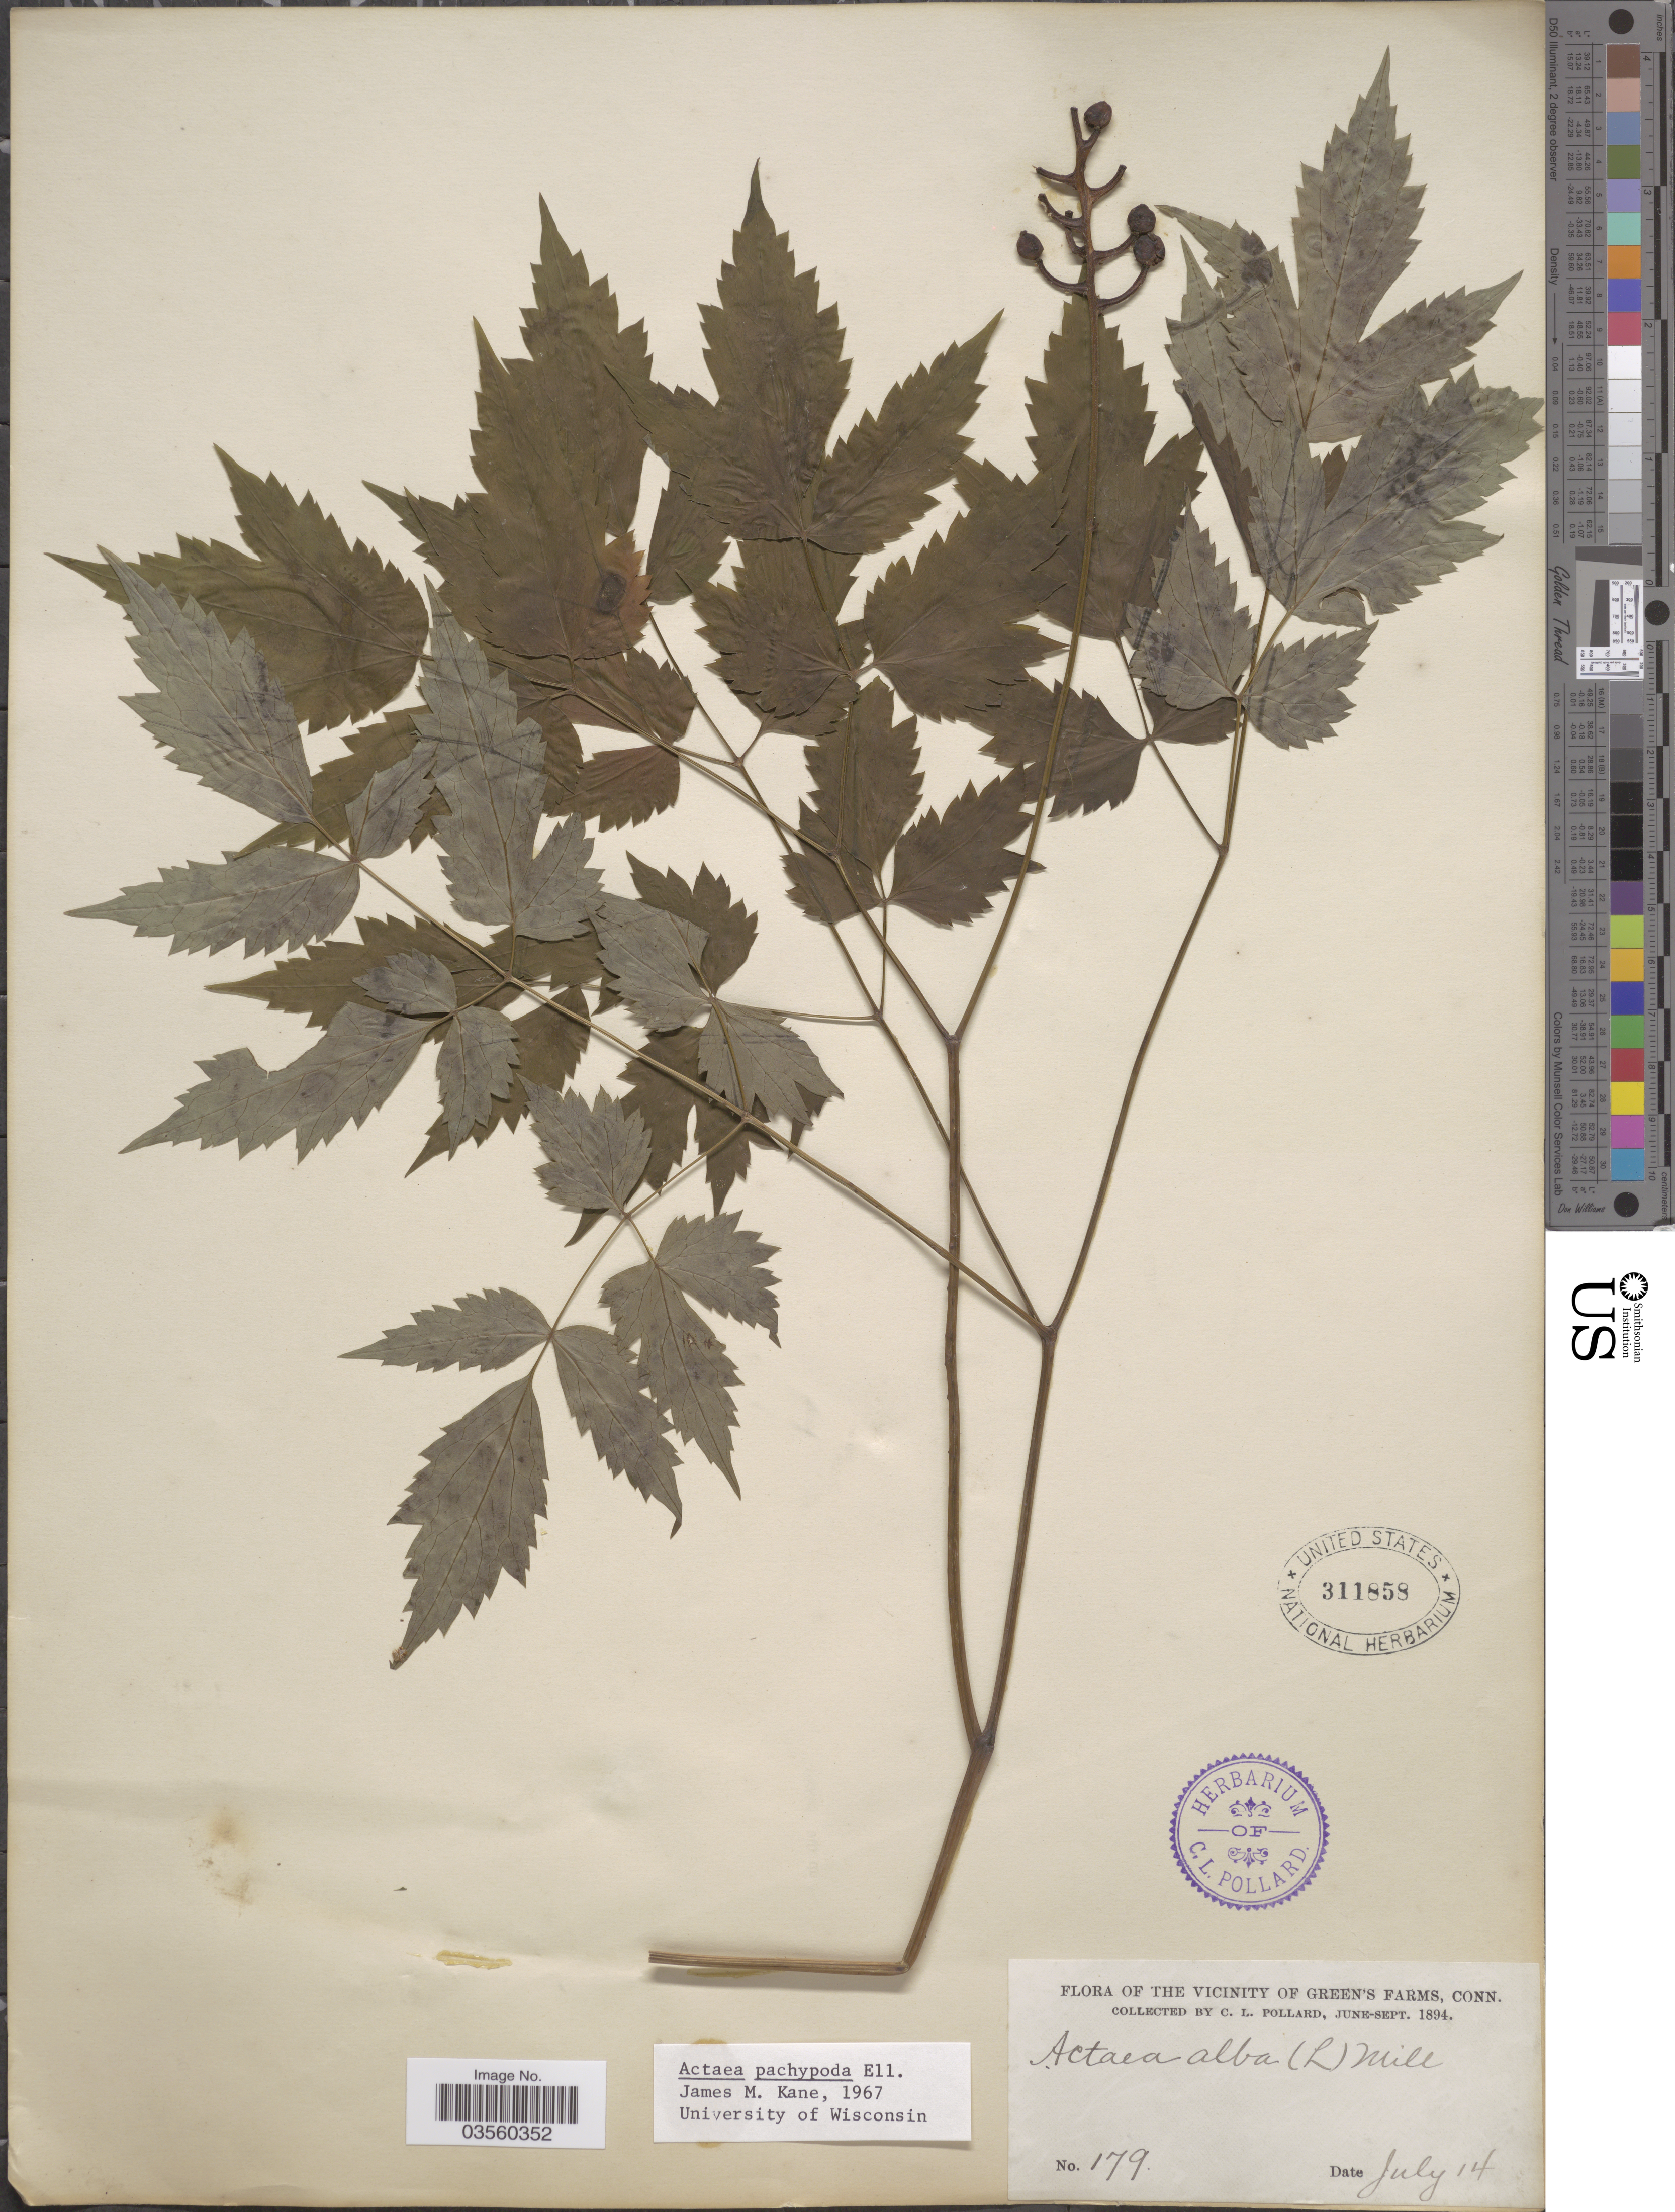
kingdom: Plantae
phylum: Tracheophyta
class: Magnoliopsida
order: Ranunculales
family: Ranunculaceae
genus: Actaea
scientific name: Actaea pachypoda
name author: Elliott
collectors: C. L. Pollard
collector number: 179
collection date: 1894-07-14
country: United States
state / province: Connecticut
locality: The Vicinity of Green's Farms.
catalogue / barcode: US 311858